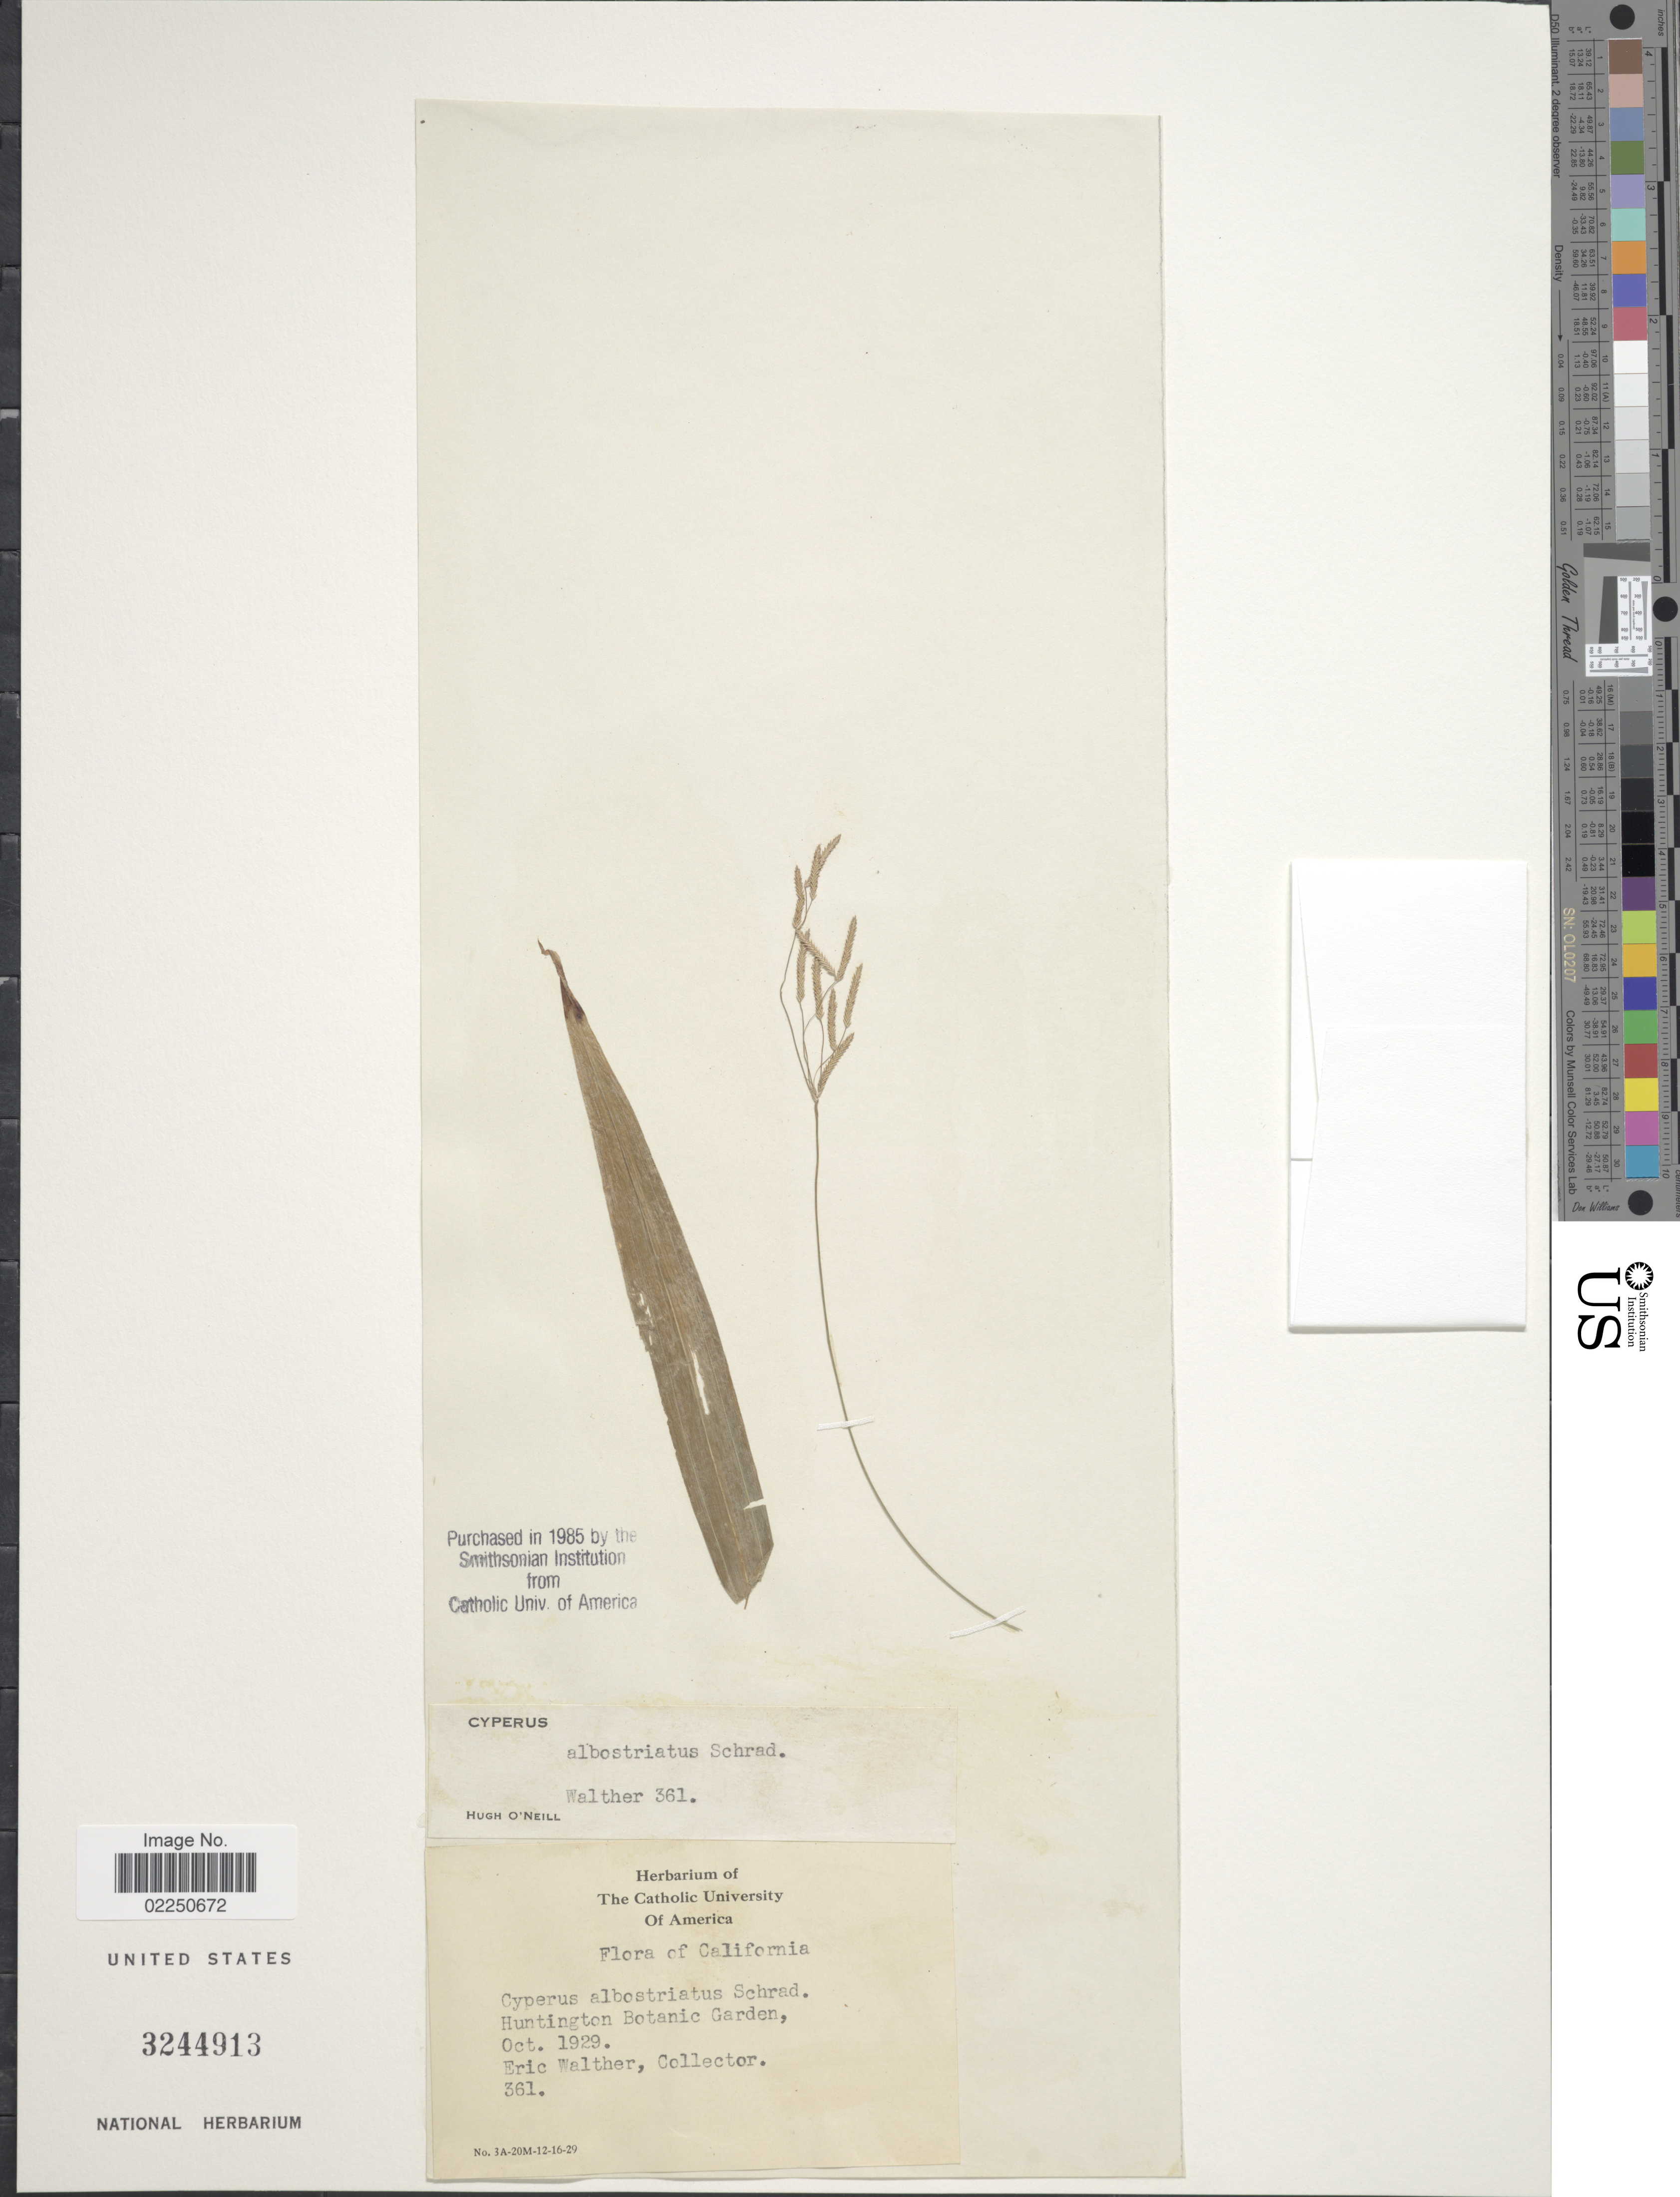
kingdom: Plantae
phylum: Tracheophyta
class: Liliopsida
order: Poales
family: Cyperaceae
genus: Cyperus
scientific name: Cyperus albostriatus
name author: Schrad.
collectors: E. Walther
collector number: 361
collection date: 1929-10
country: United States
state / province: California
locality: Huntington Botanic Garden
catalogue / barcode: US 3244913